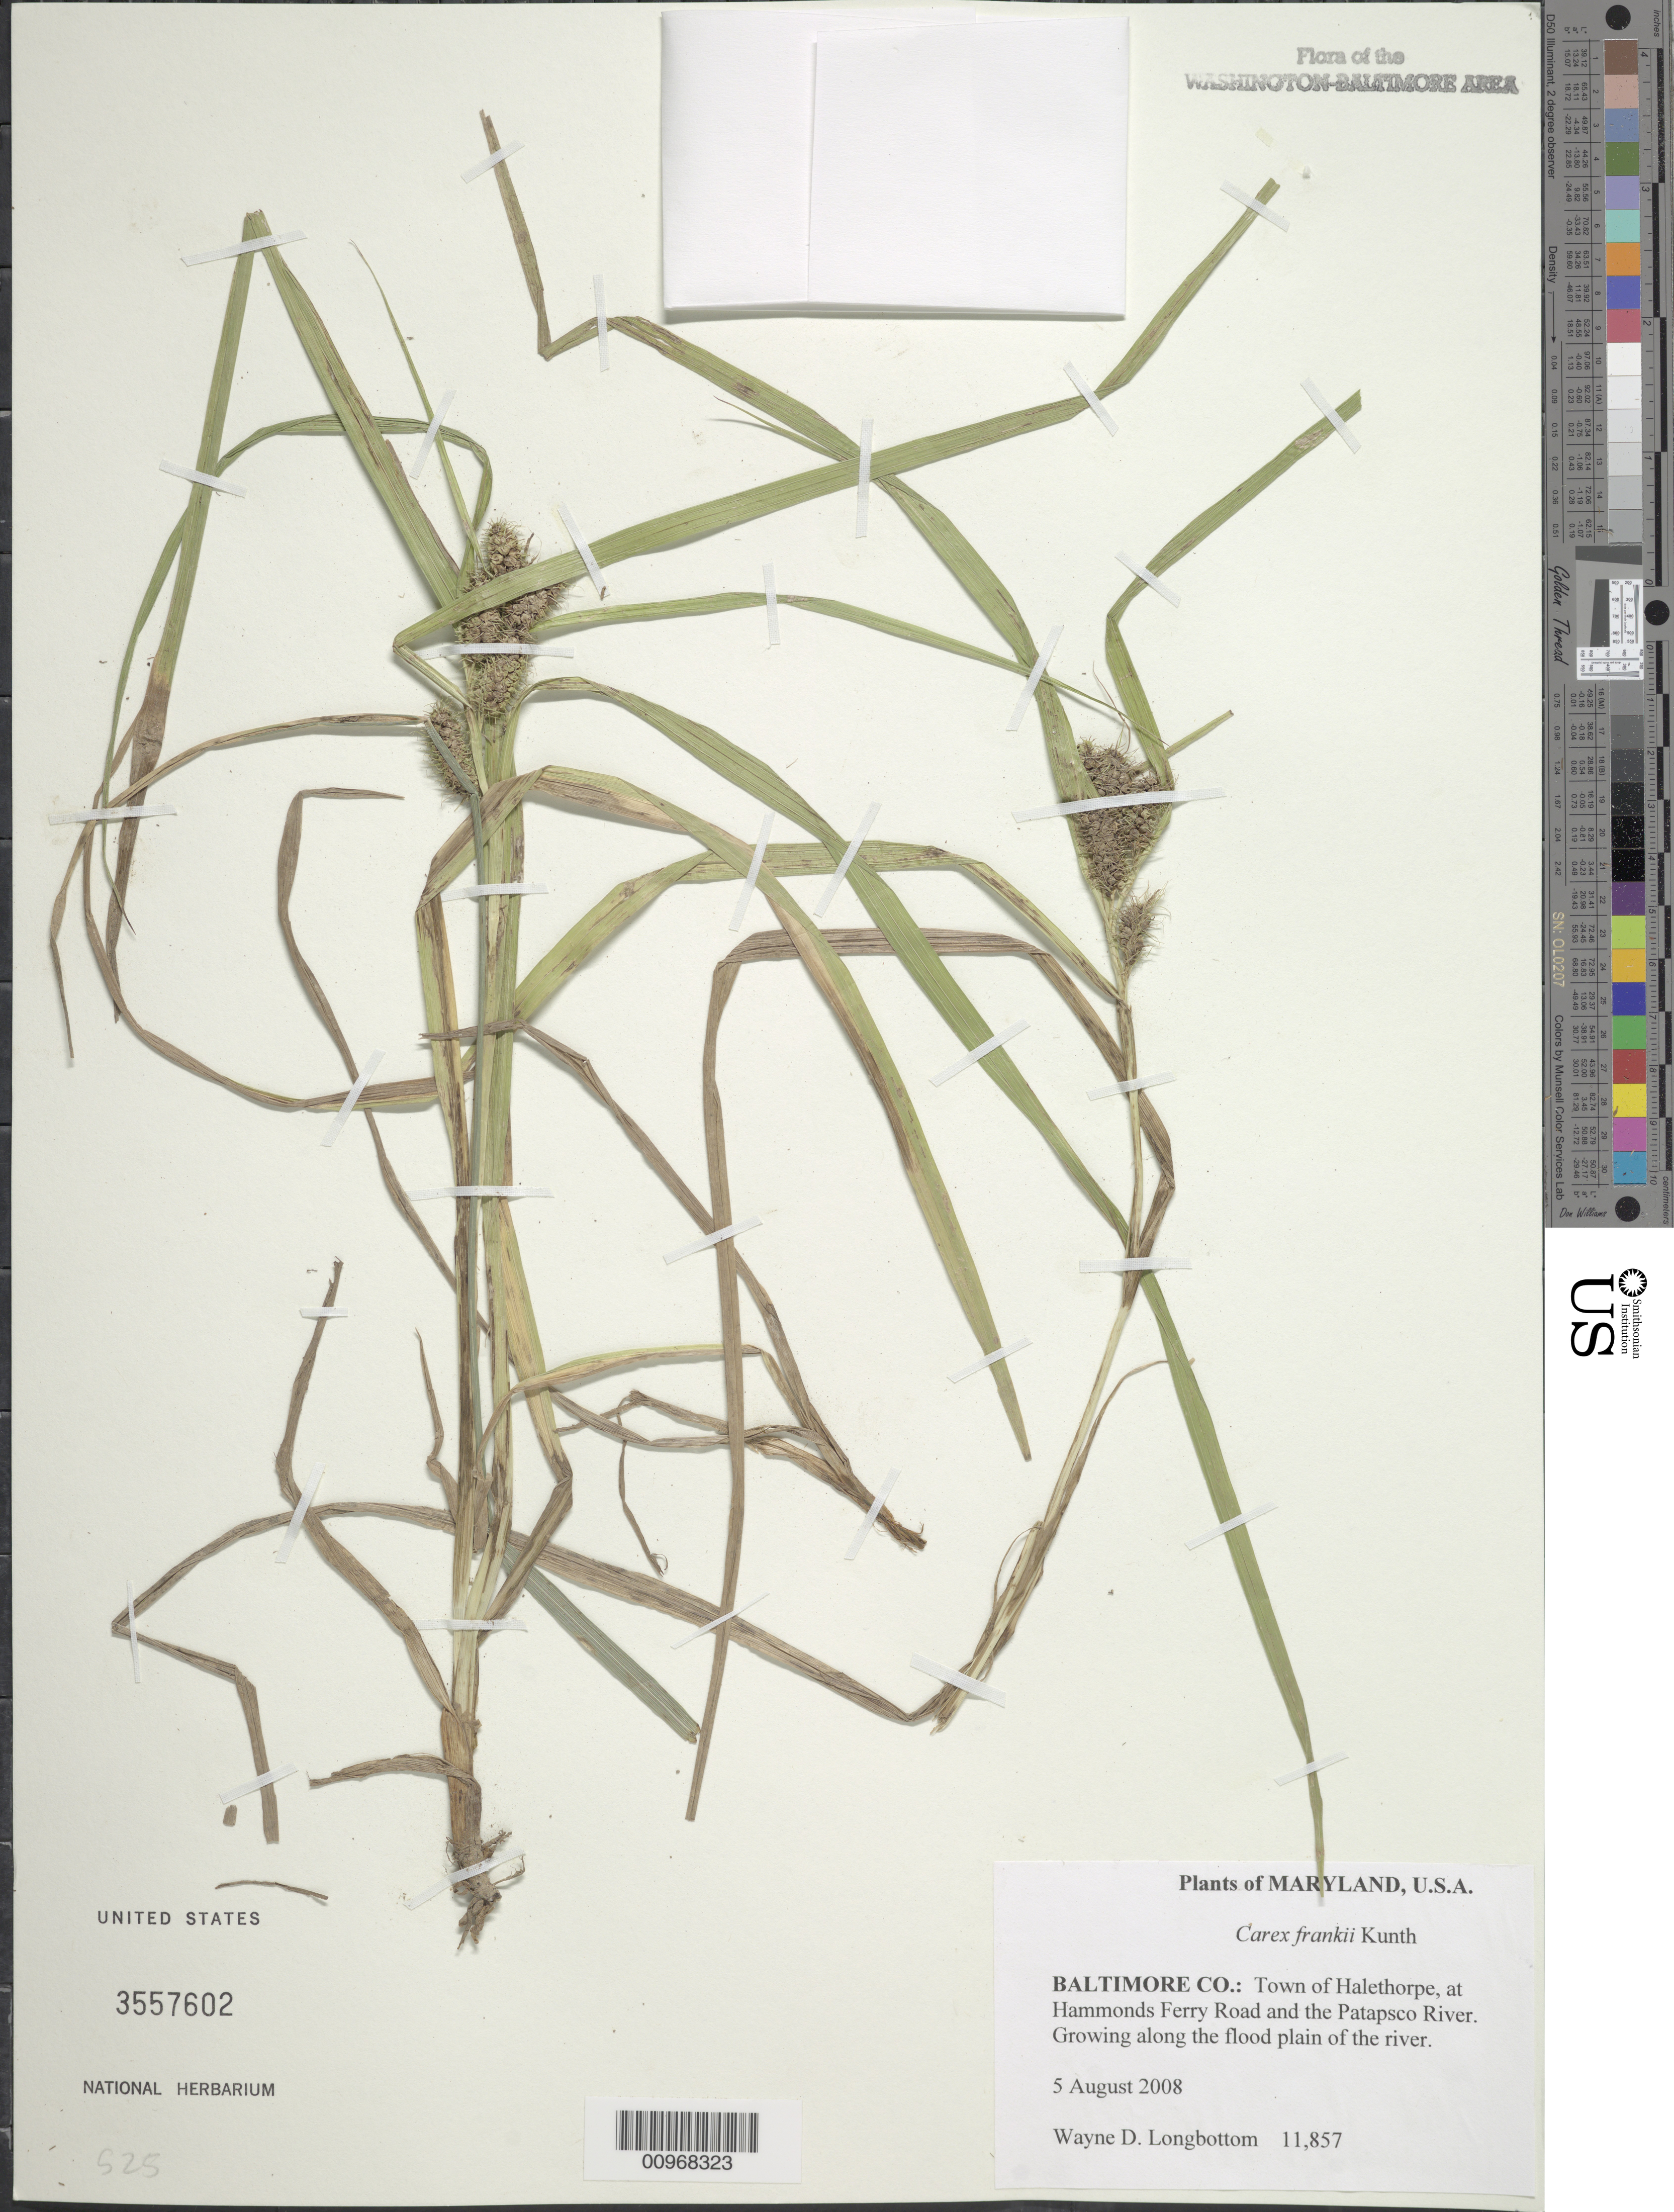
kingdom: Plantae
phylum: Tracheophyta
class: Liliopsida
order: Poales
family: Cyperaceae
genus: Carex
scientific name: Carex frankii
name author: Kunth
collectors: W. D. Longbottom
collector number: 11857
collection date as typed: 5 August 2008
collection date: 2008-08-05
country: United States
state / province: Maryland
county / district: Baltimore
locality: Town of Halethorpe, at Hammonds Ferry road and the Patapsco River.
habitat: along the flood plain of the river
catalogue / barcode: US 3557602